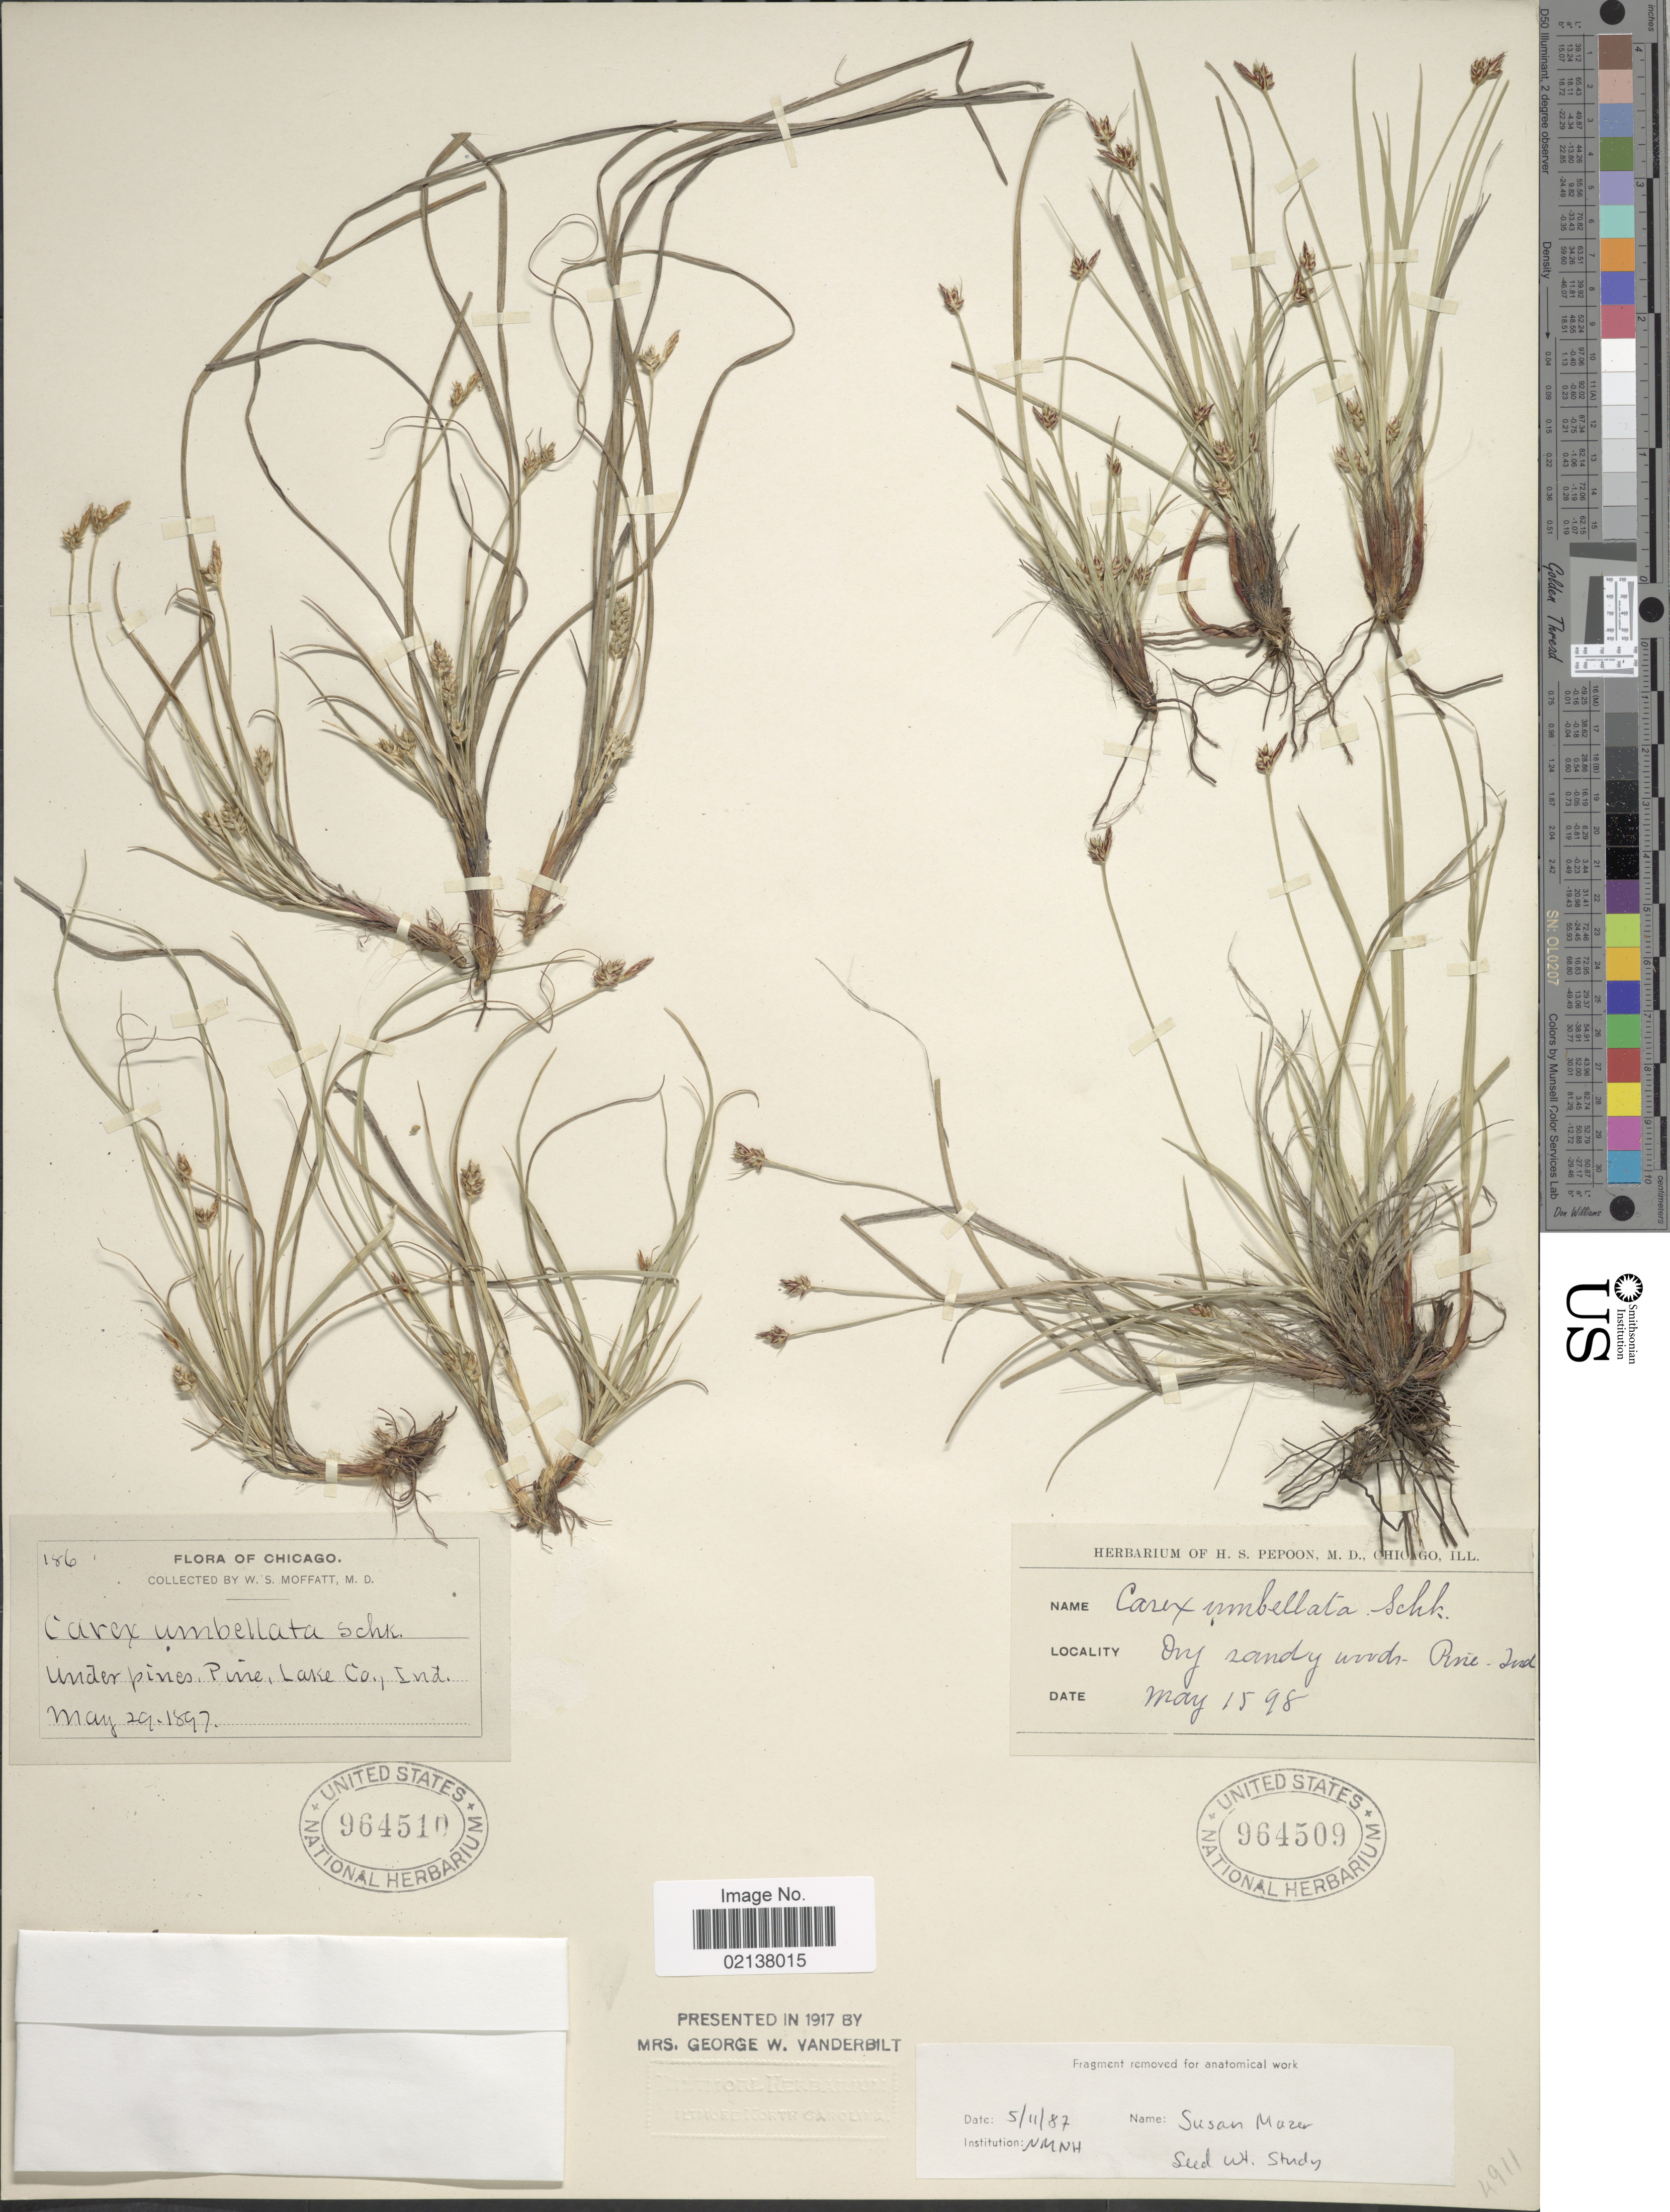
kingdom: Plantae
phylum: Tracheophyta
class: Liliopsida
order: Poales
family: Cyperaceae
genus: Carex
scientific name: Carex umbellata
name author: Schkuhr ex Willd.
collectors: ex herb. H. S. Pepoon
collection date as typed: Transcribed d/m/y: 15/5/98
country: United States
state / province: Indiana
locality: Dry sandy woods. Pine Ind.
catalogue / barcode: US 964509-2